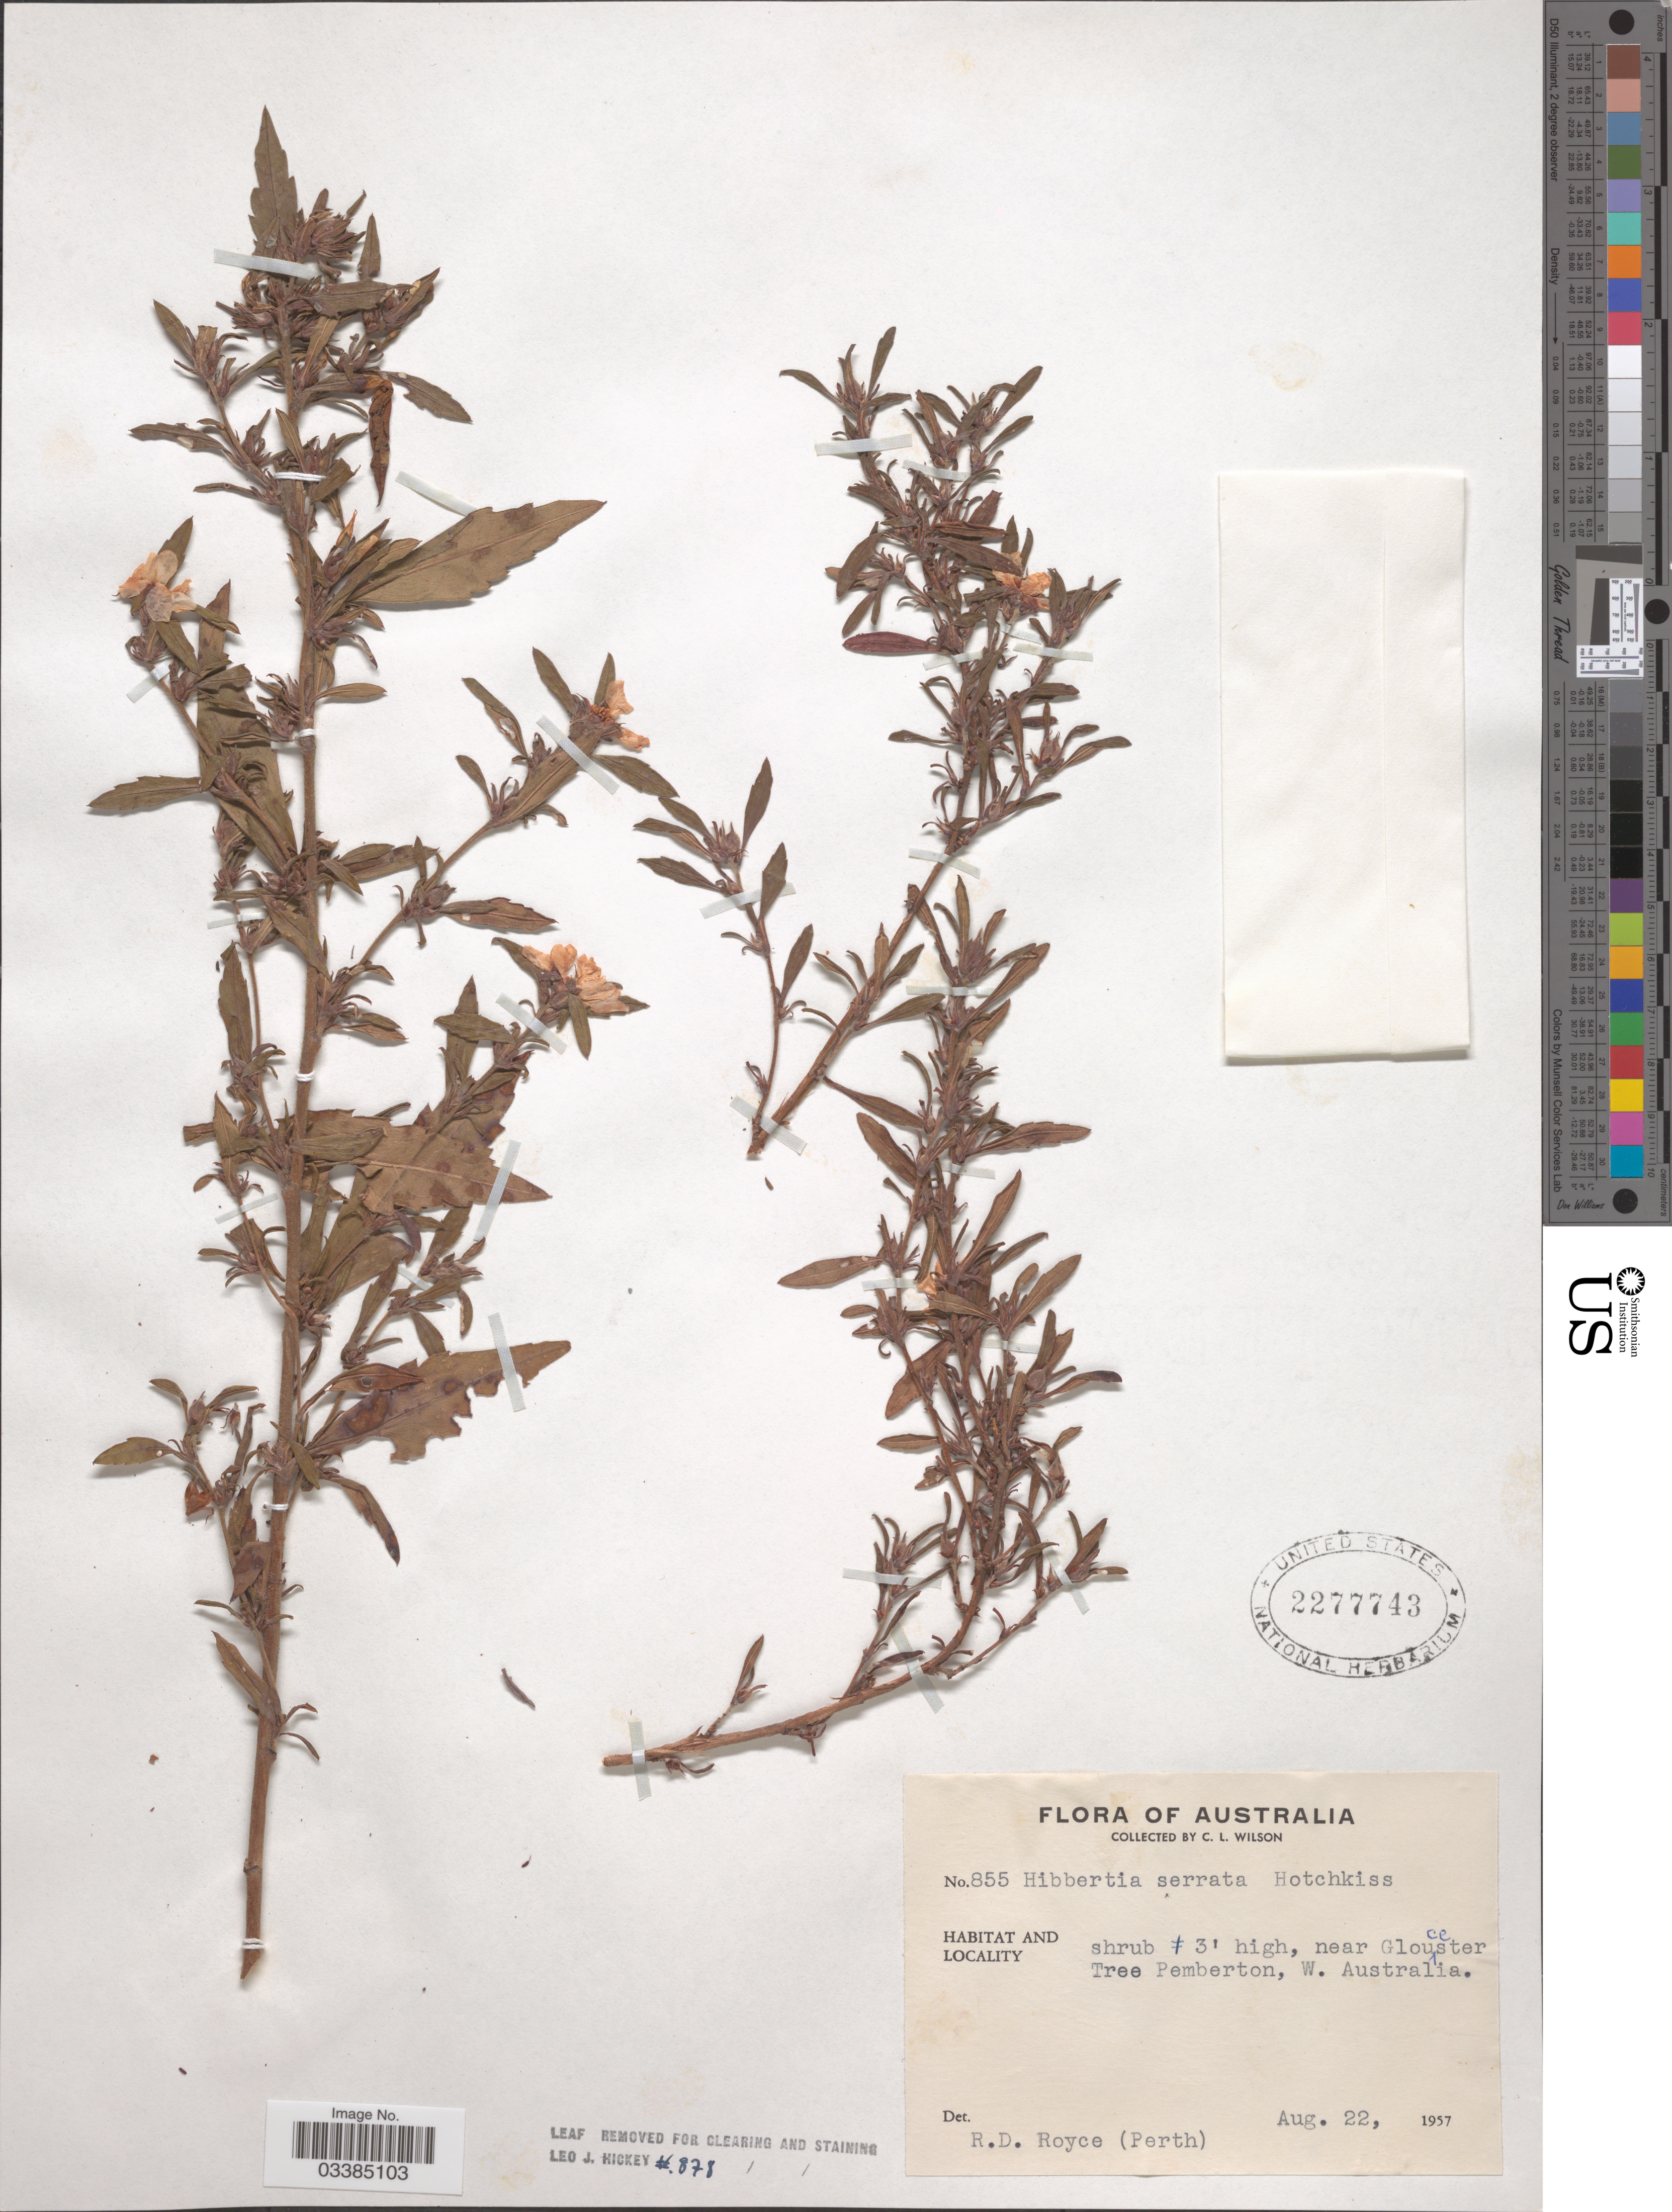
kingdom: Plantae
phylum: Tracheophyta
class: Magnoliopsida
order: Dilleniales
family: Dilleniaceae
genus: Hibbertia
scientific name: Hibbertia serrata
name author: Hotchkiss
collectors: C. L. Wilson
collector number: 855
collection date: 1957-08-22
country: Australia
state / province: Western Australia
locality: Near Gloucester. W. Australia.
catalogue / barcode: US 2277743